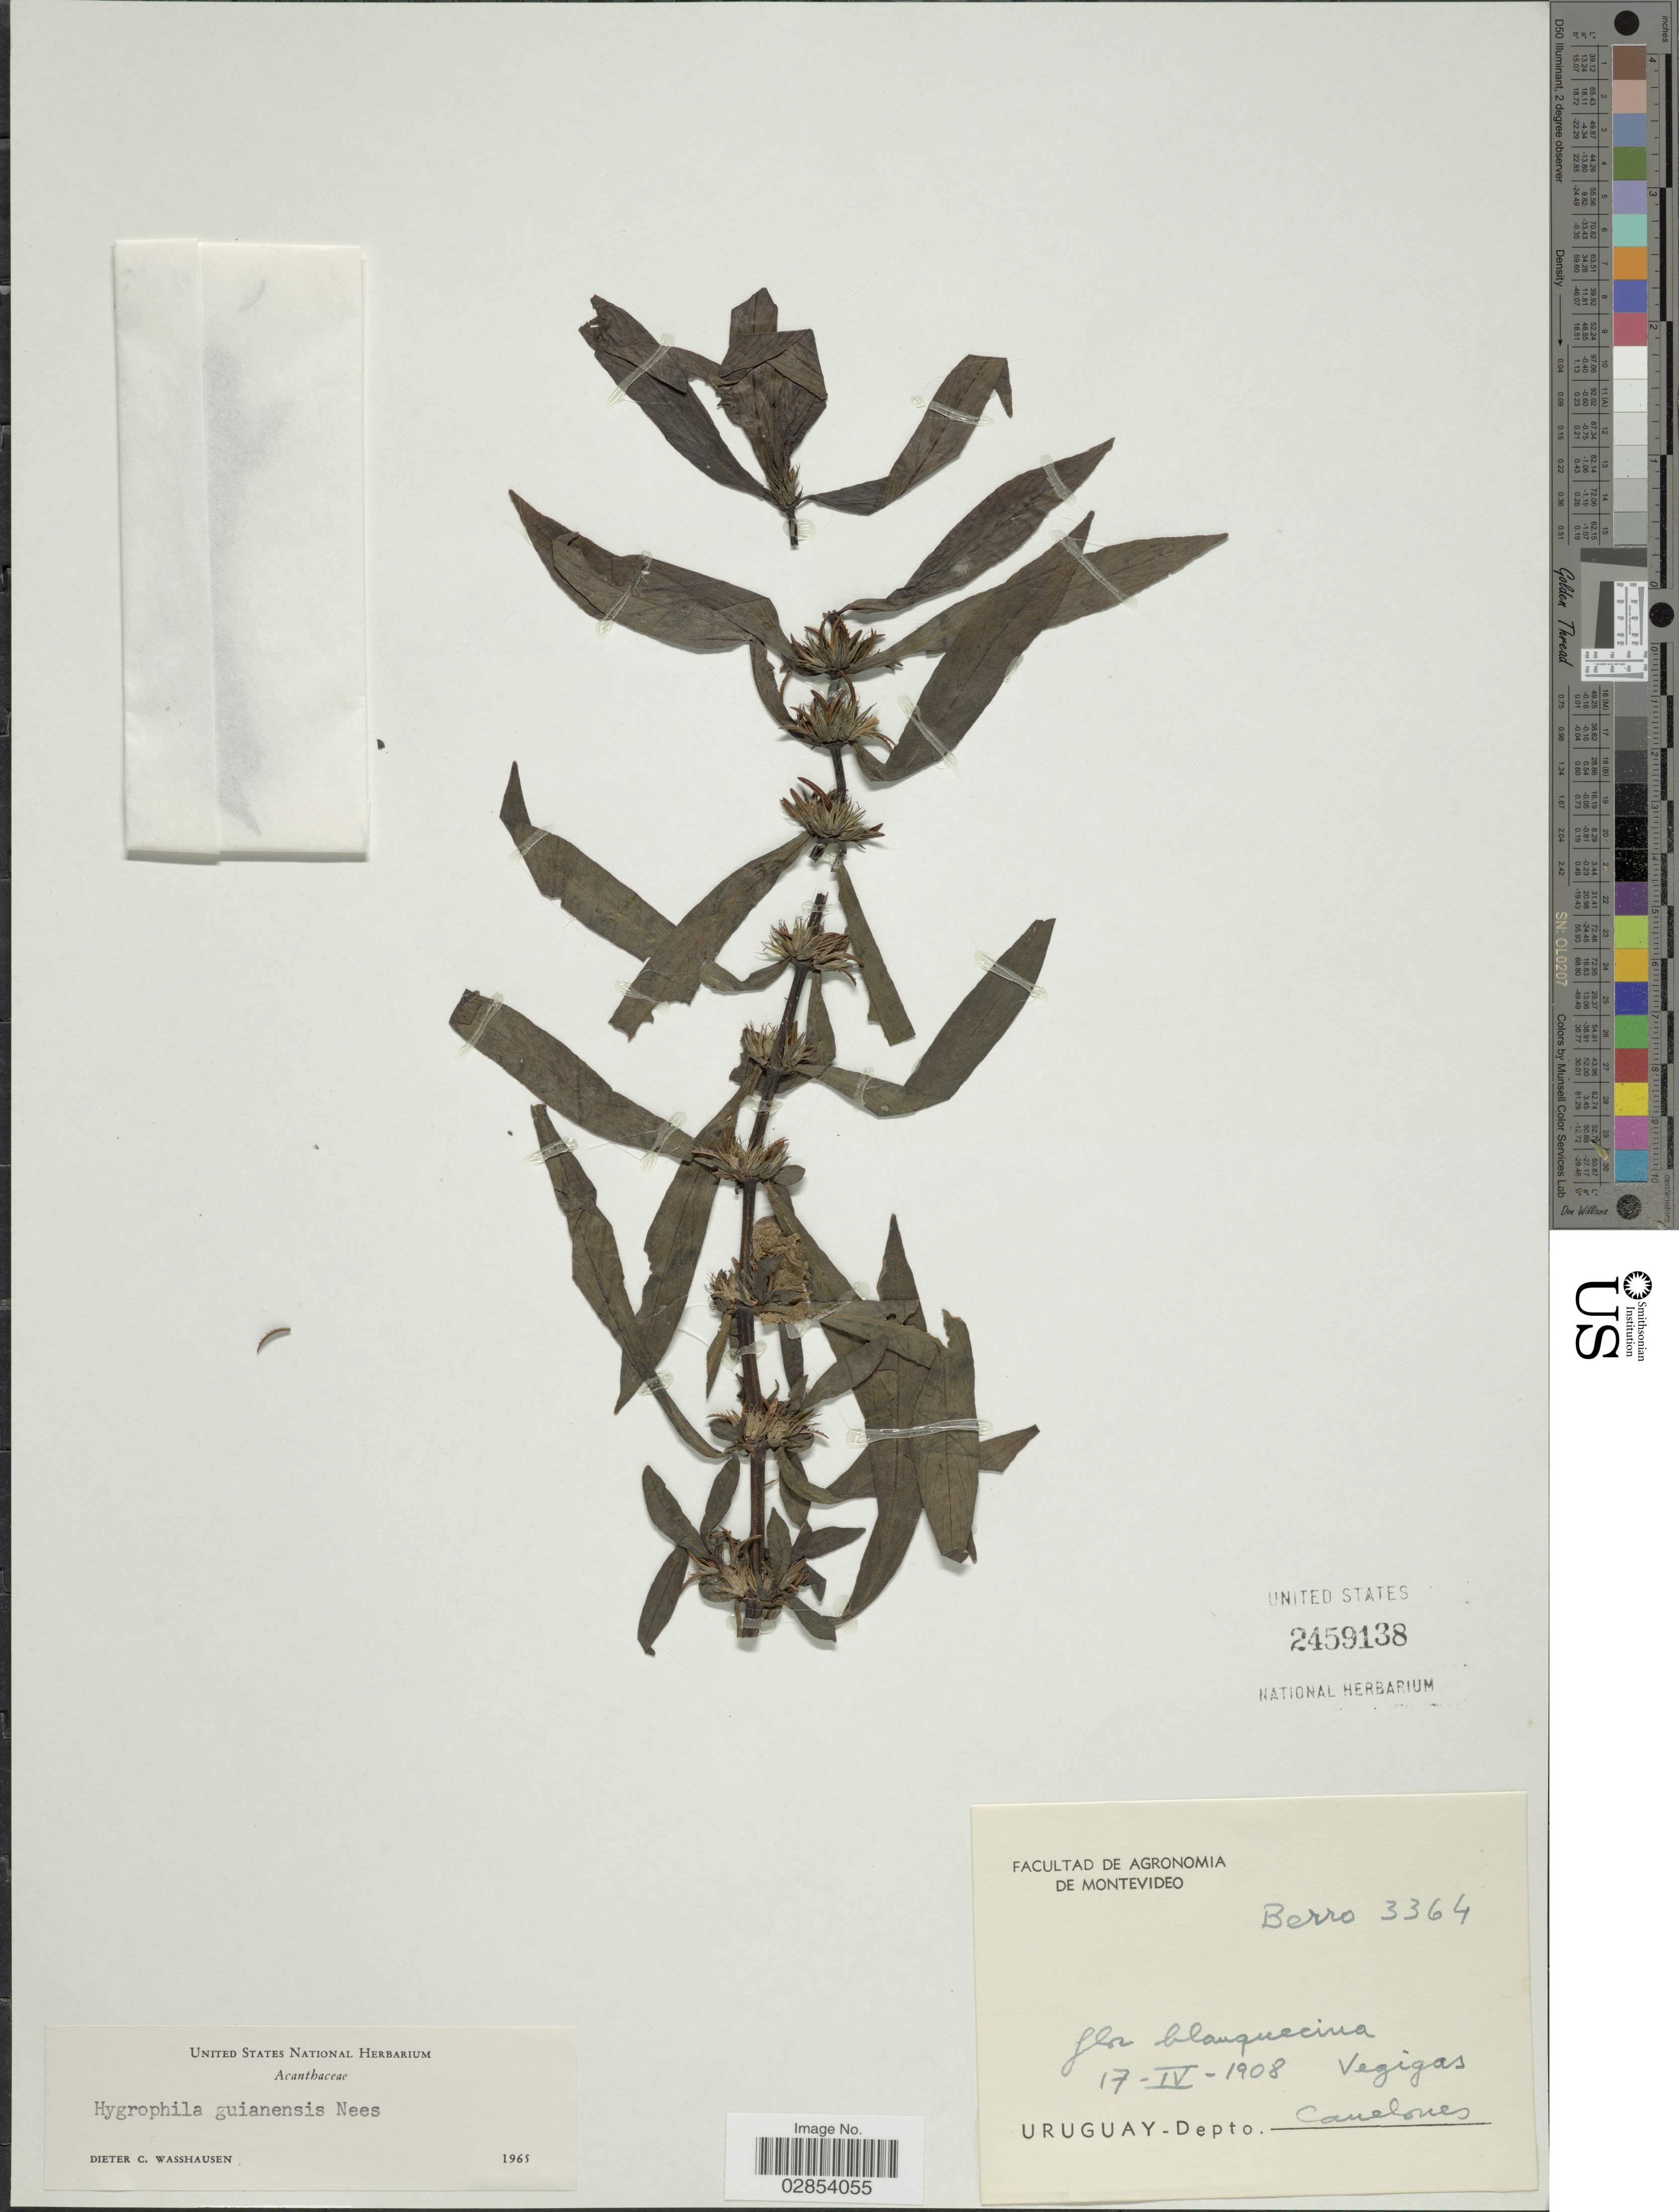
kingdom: Plantae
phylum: Tracheophyta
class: Magnoliopsida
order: Lamiales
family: Acanthaceae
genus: Hygrophila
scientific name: Hygrophila costata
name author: Nees & T. Nees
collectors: Berro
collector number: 3364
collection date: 1908-04-17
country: Uruguay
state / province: Canelones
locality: Vegigas, Depto. Canelones.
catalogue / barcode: US 2459138